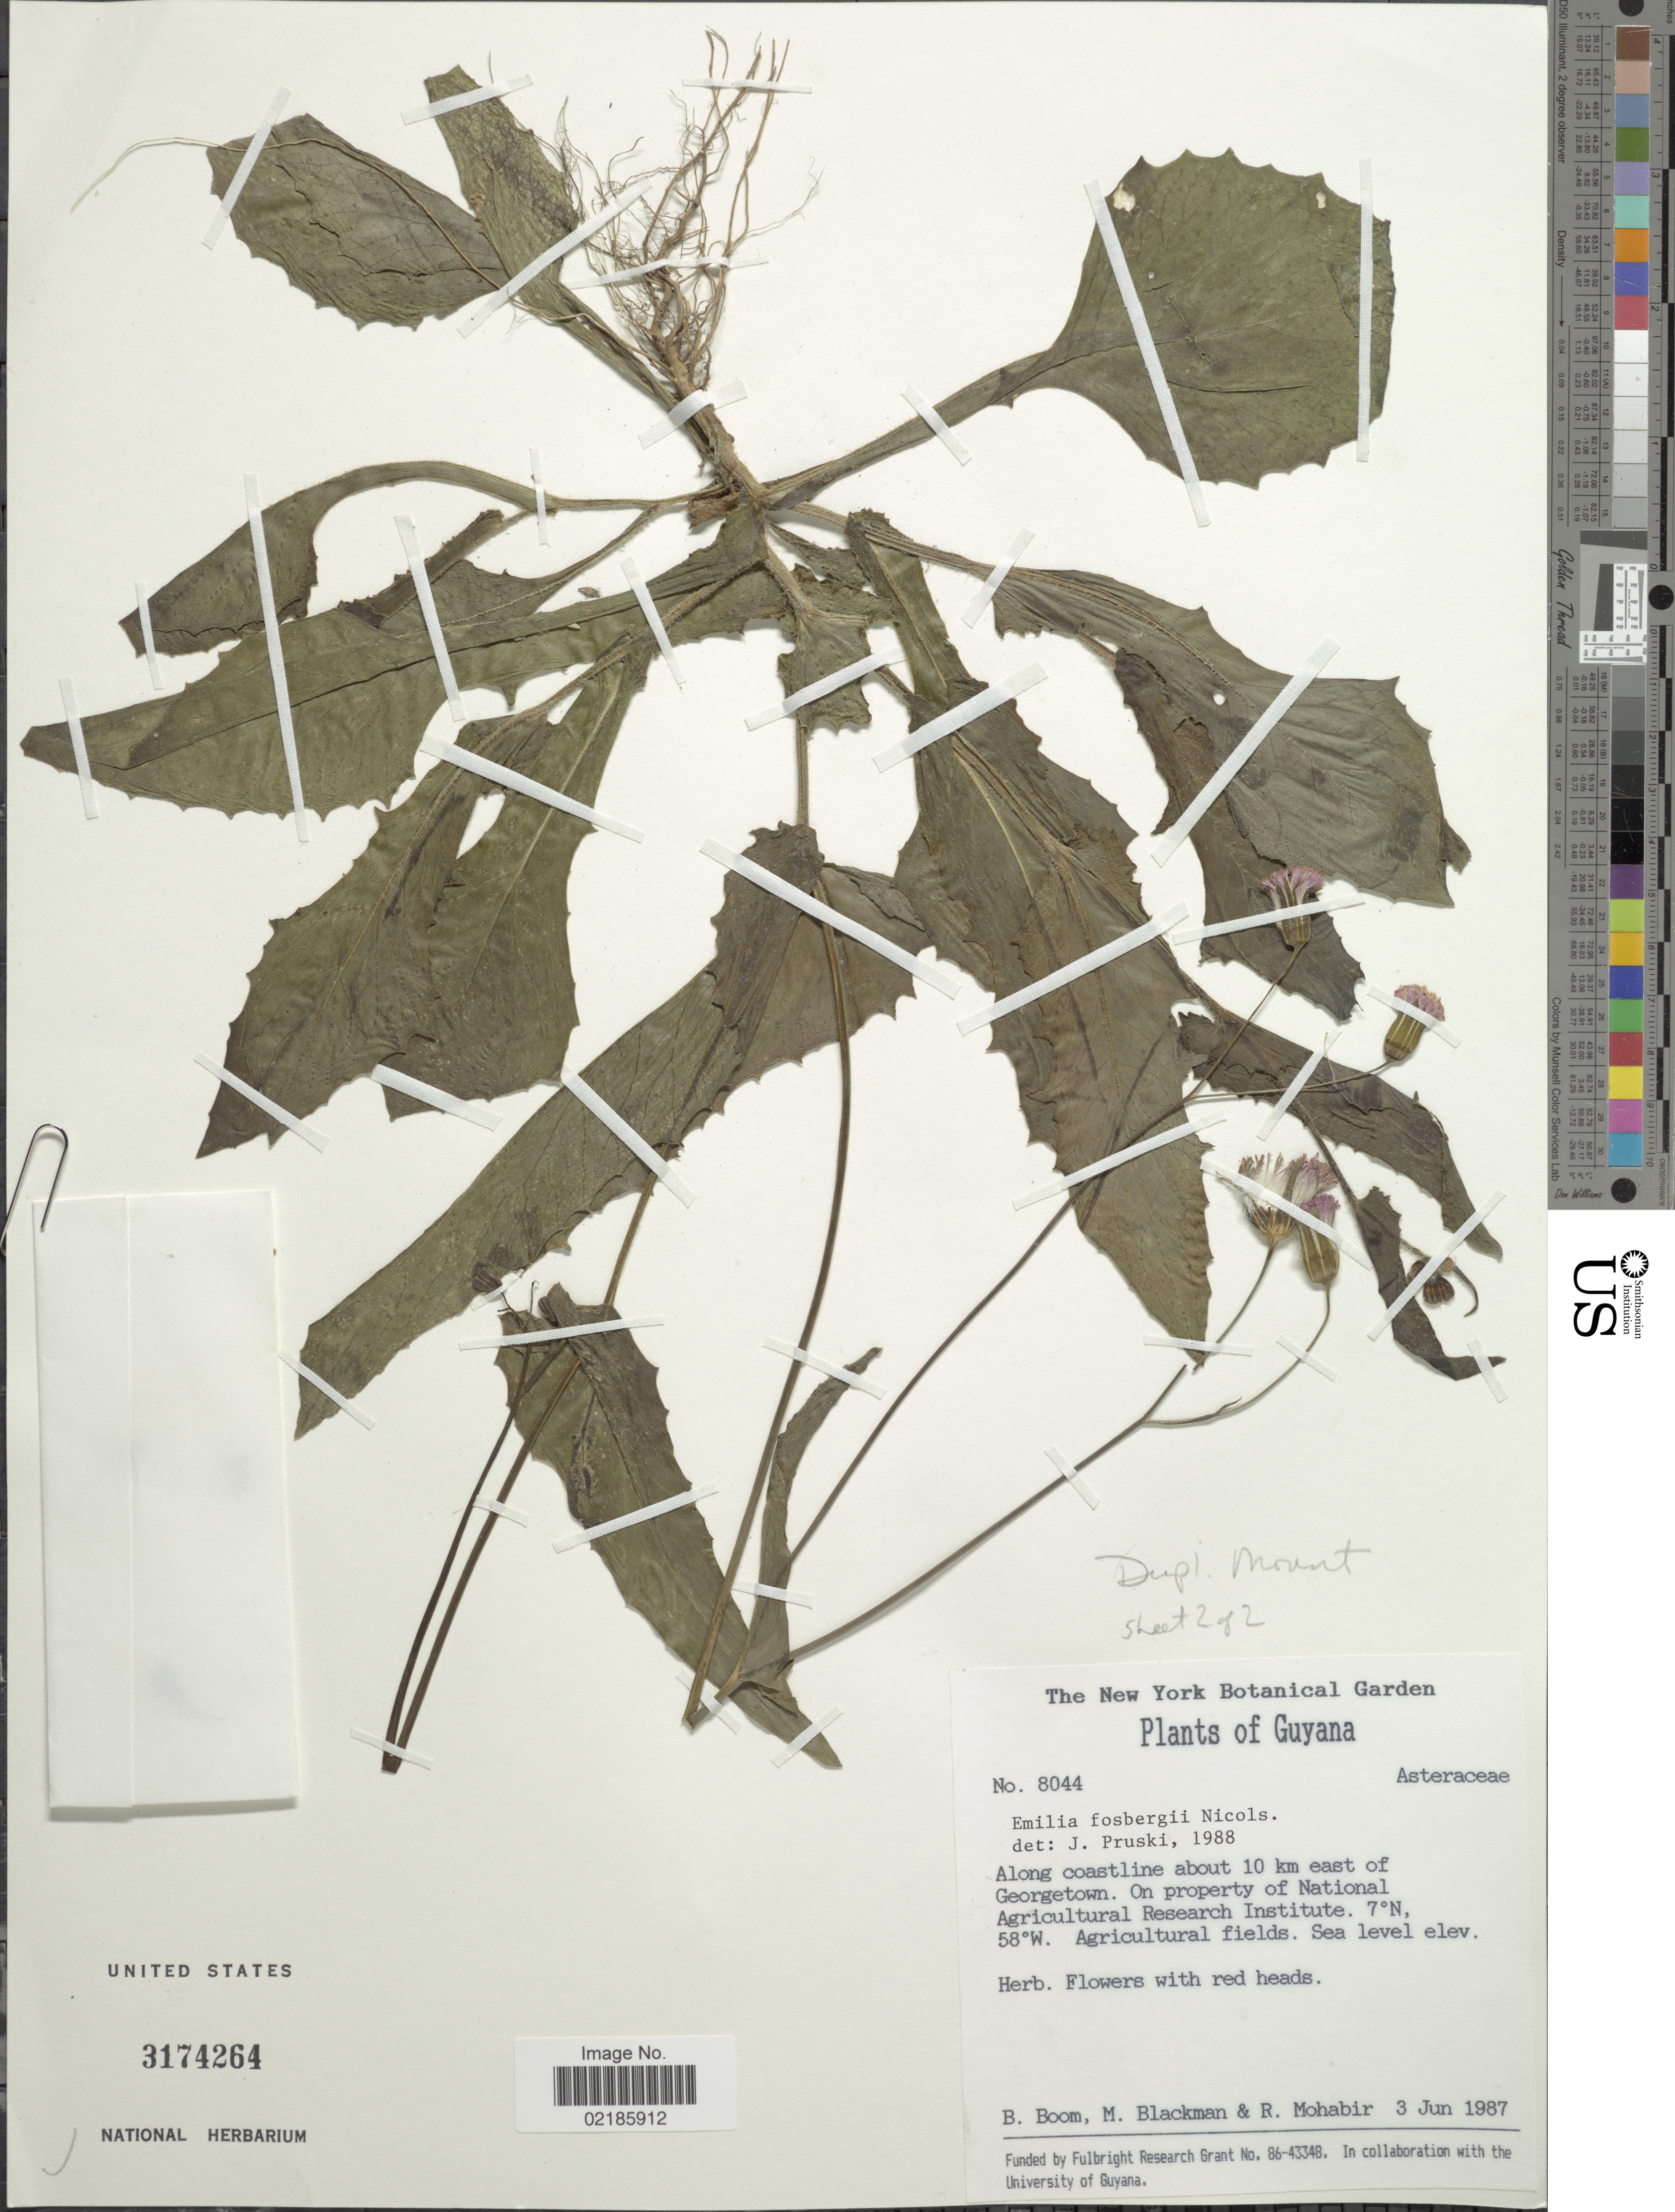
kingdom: Plantae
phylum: Tracheophyta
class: Magnoliopsida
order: Asterales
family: Asteraceae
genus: Emilia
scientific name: Emilia fosbergii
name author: Nicolson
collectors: B. M. Boom, M. Blackman & R. Mohabir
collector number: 8044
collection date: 1987-06-03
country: Guyana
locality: Along coastline about 10 km east of Georgetown. On property of National Agricultural Research Institute.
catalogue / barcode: US 3174264